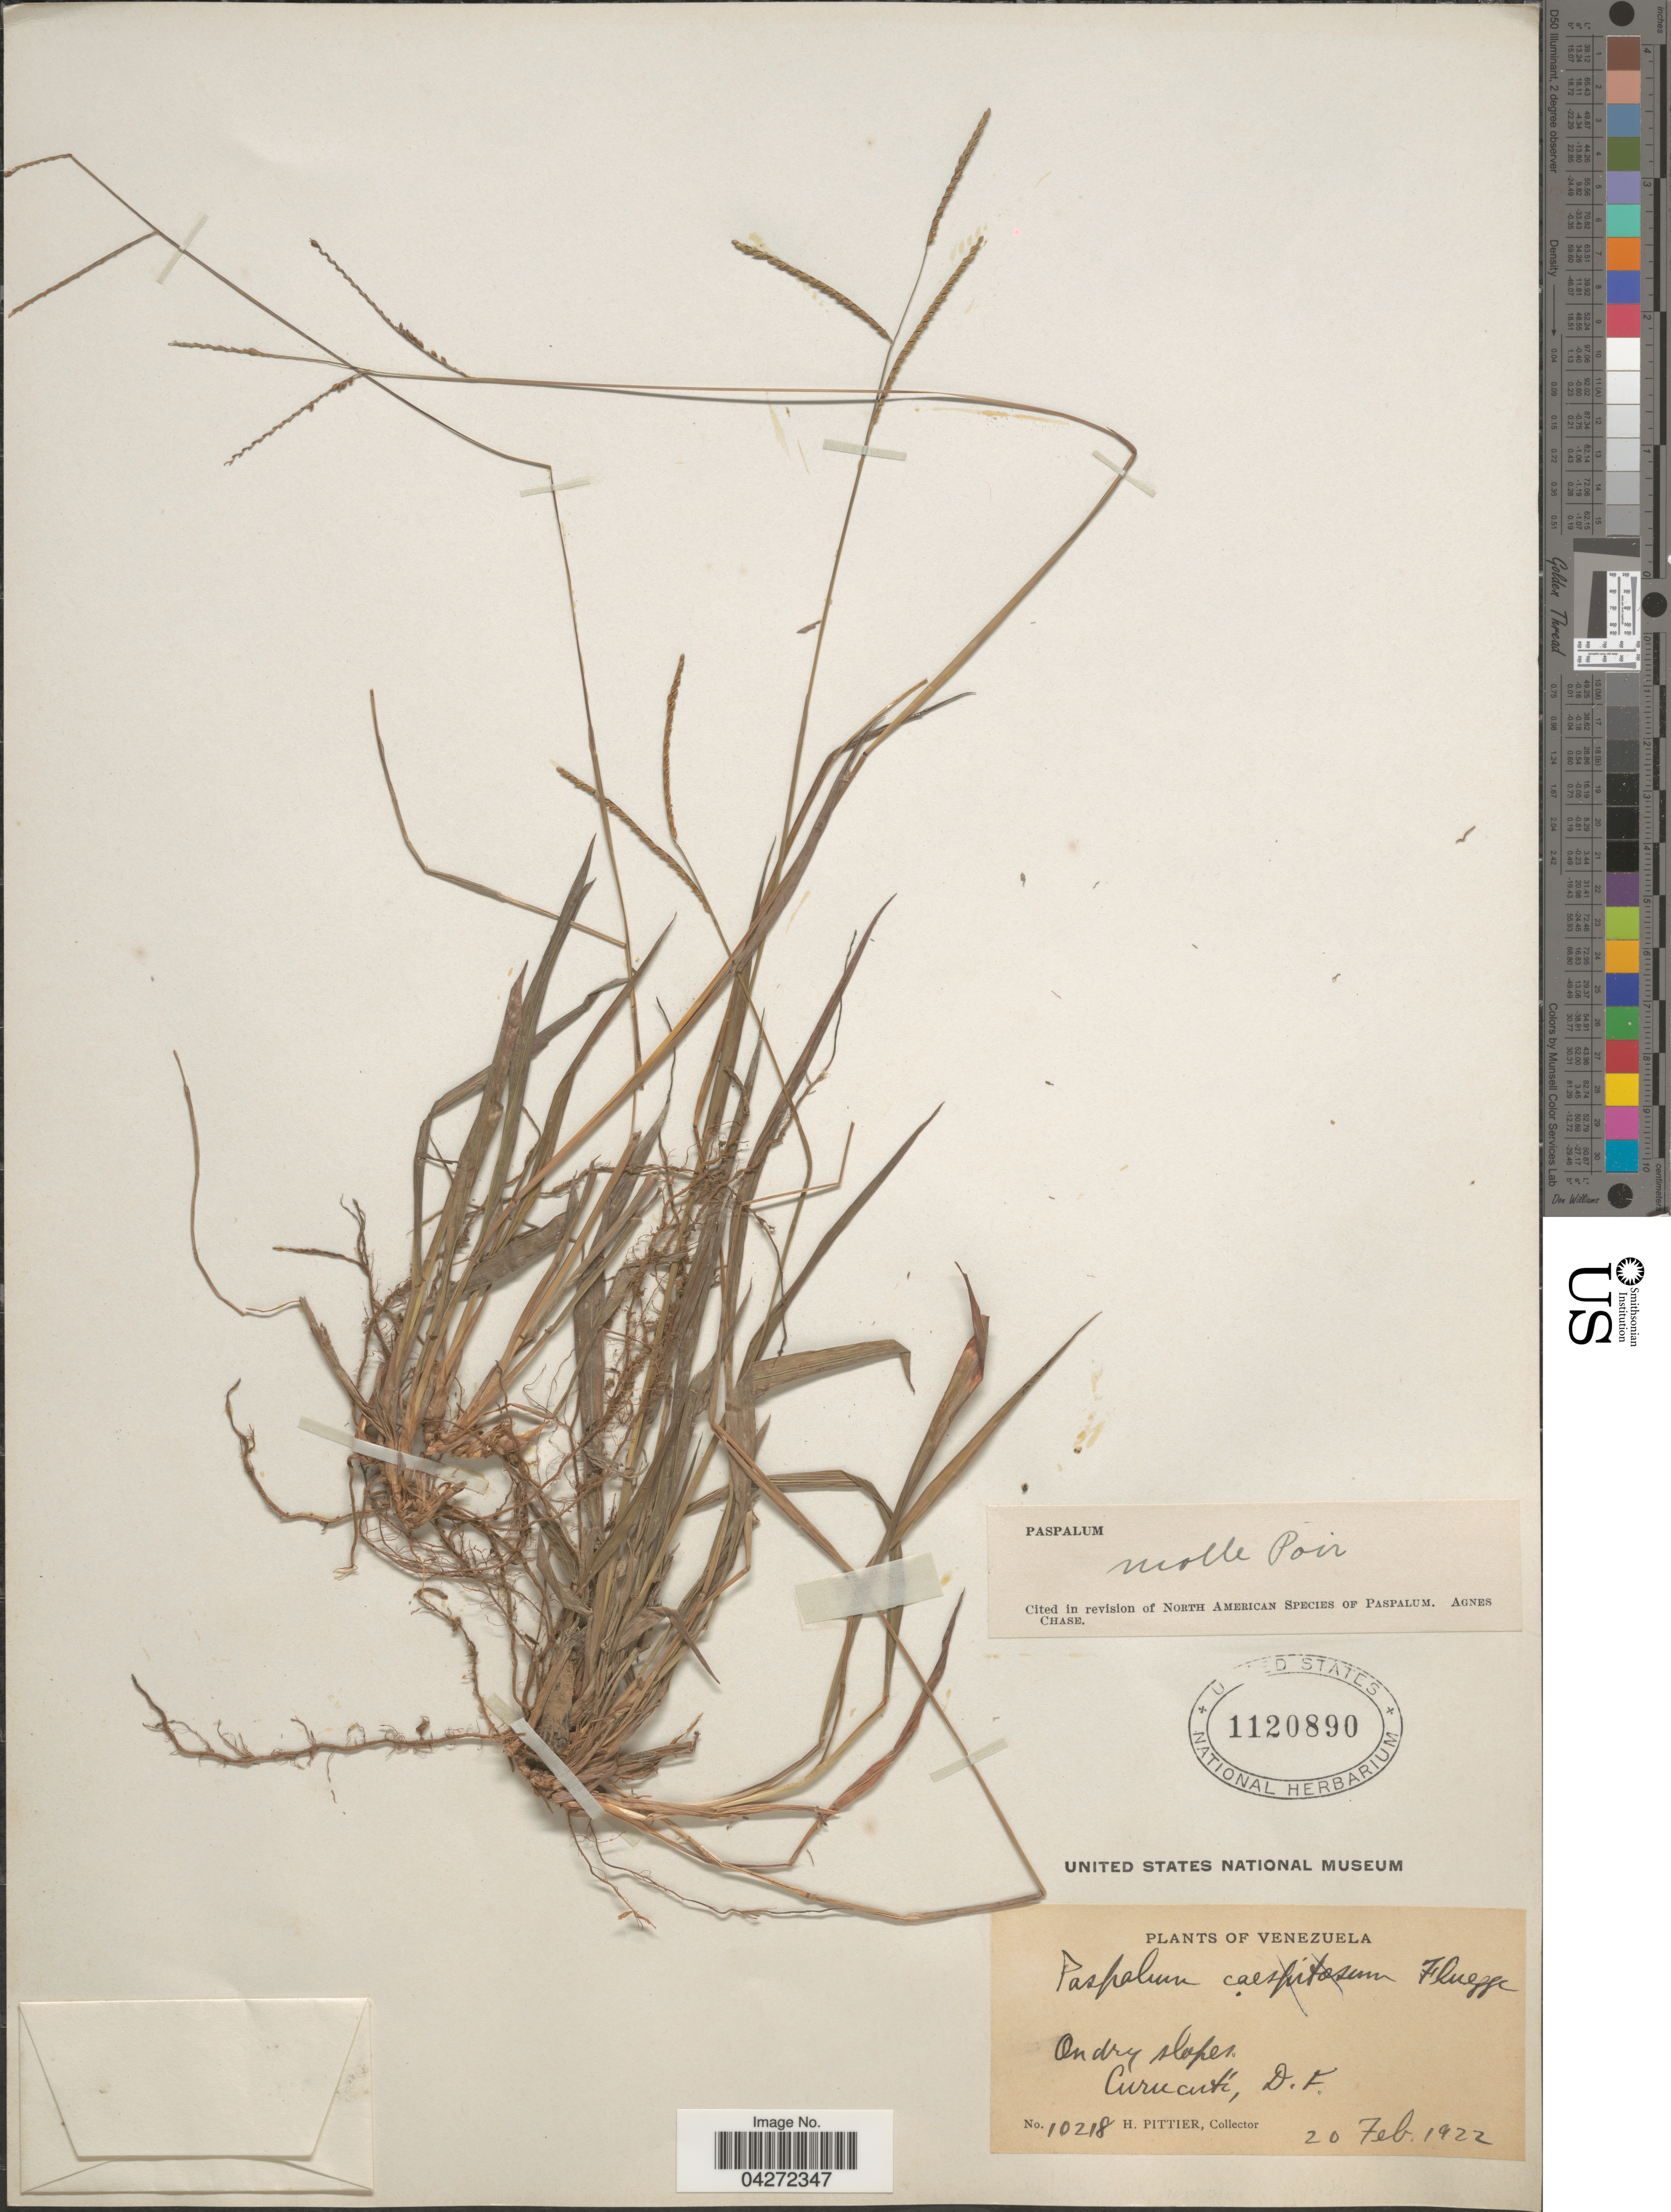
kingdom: Plantae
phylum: Tracheophyta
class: Liliopsida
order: Poales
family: Poaceae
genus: Paspalum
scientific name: Paspalum molle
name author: Poir.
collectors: H. F. Pittier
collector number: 10218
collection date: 1922-02-20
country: Venezuela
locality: On dry slopes. Curucutí, D. F.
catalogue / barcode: US 1120890